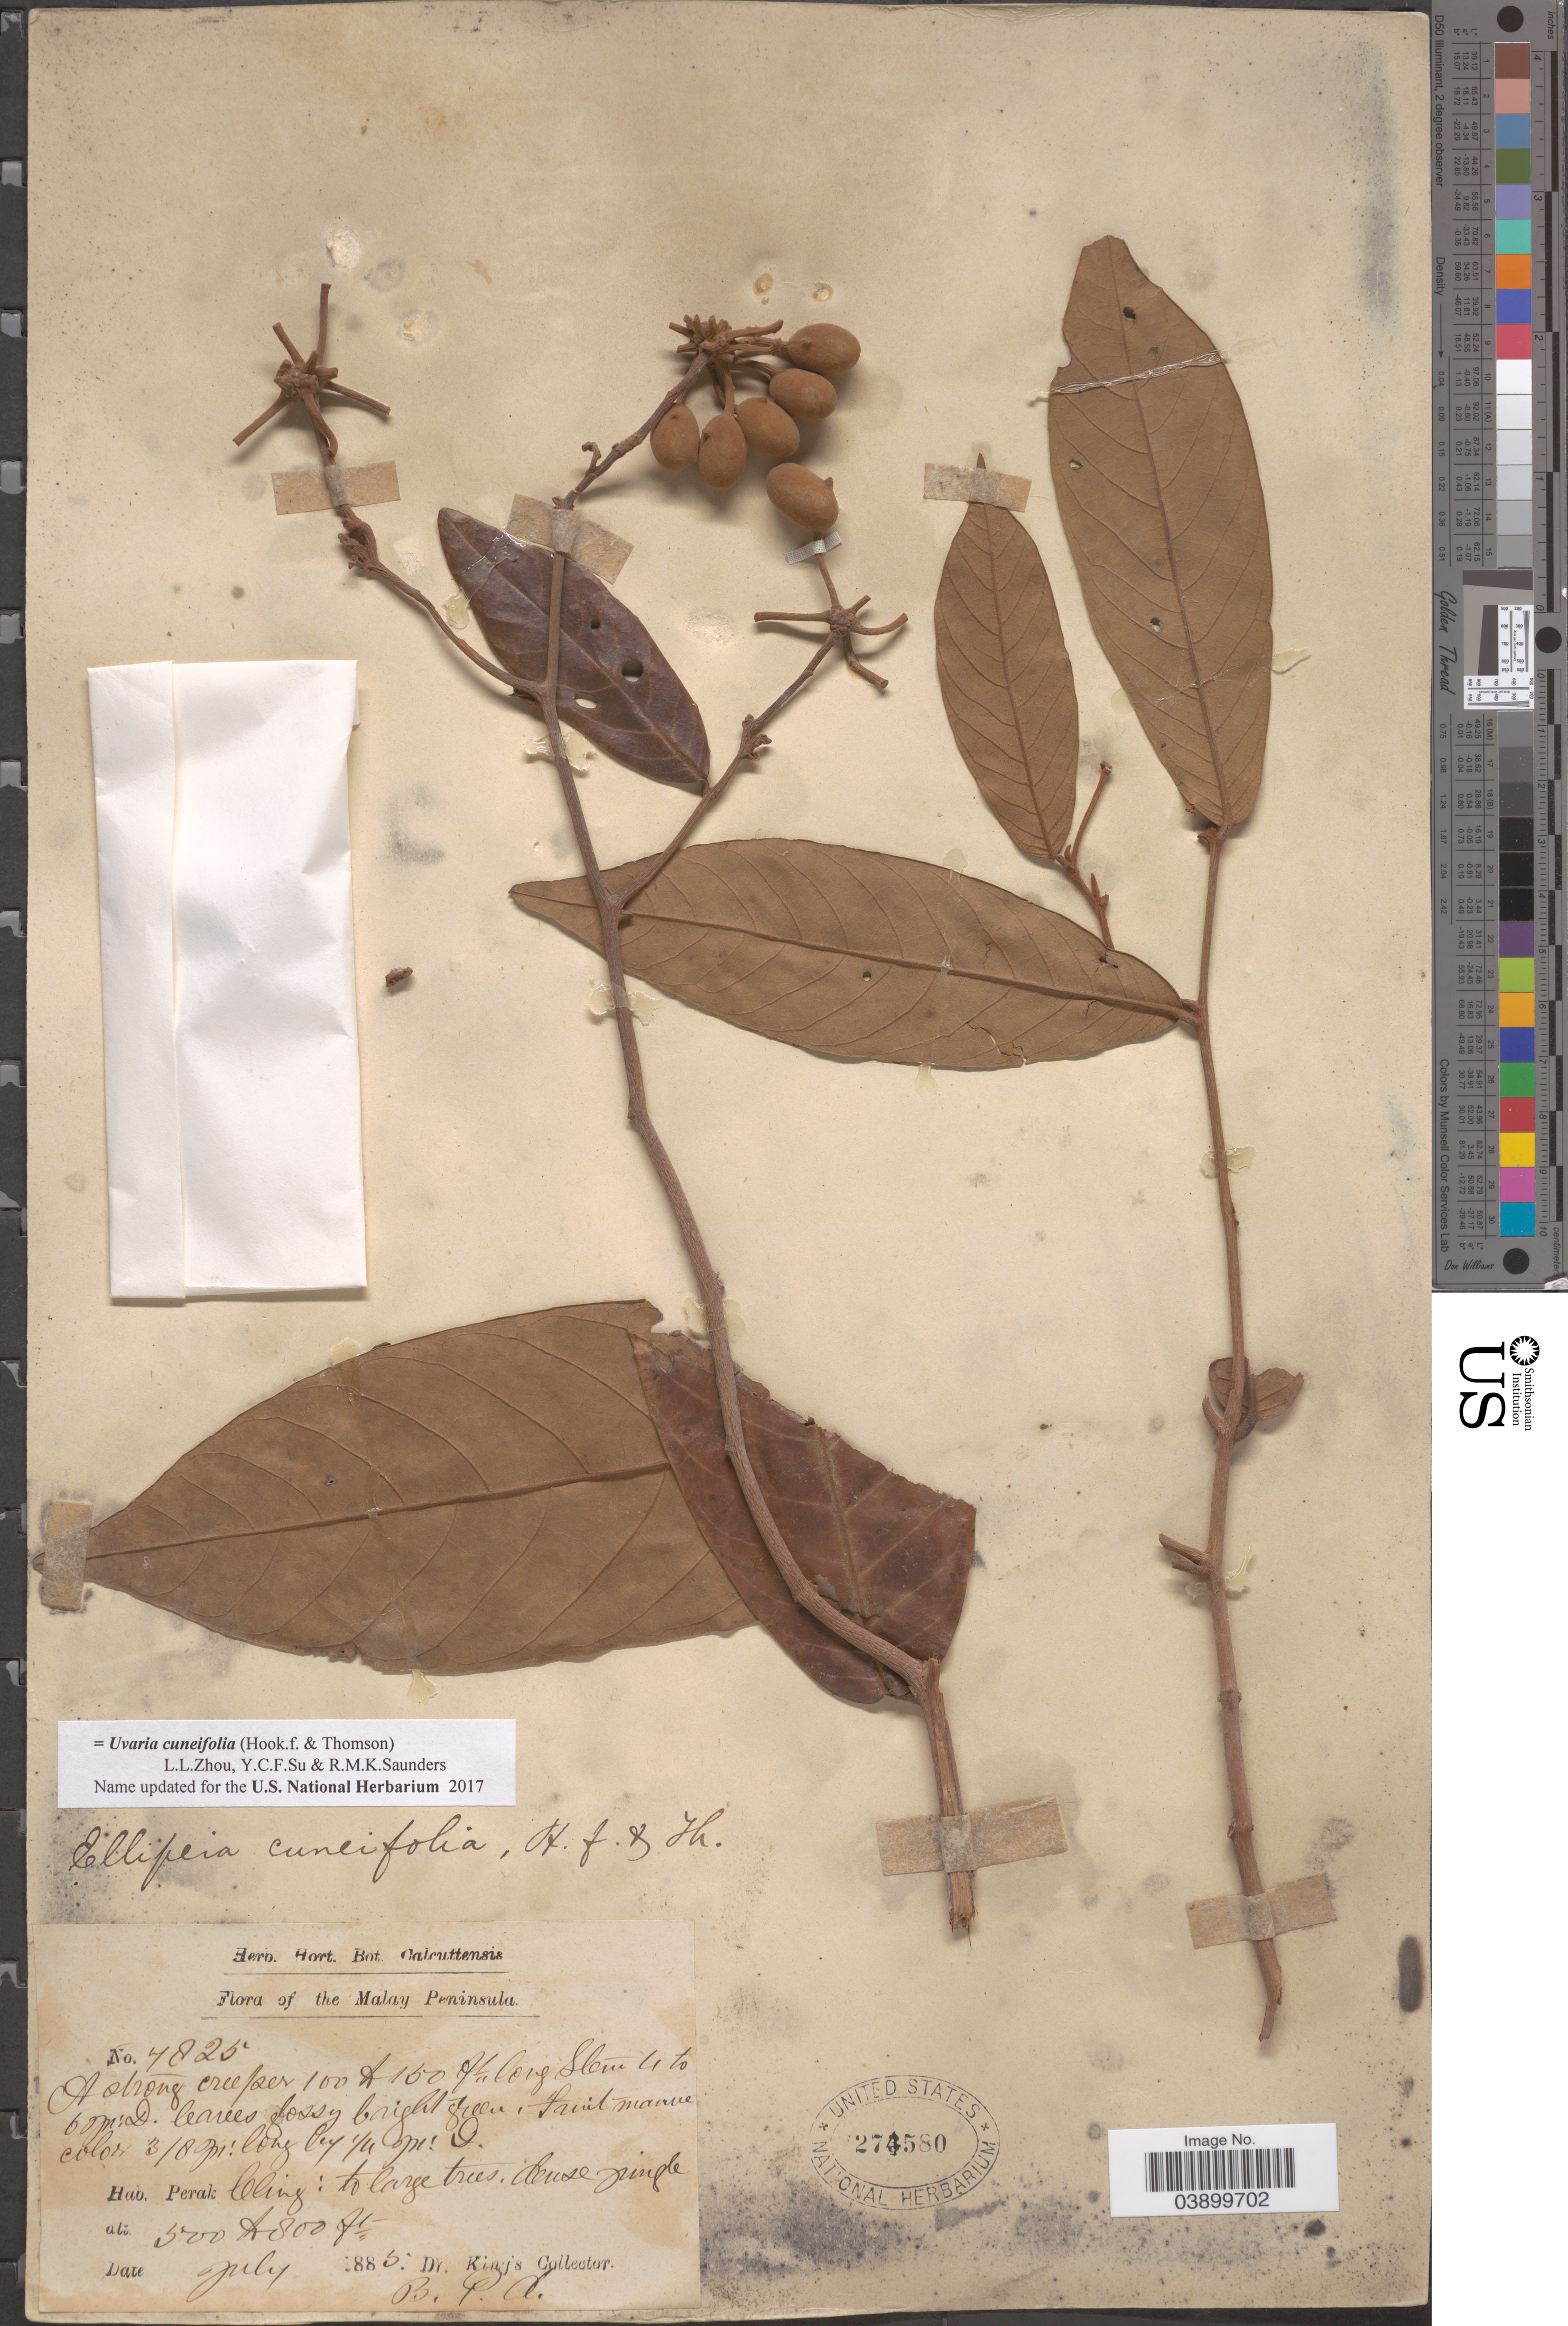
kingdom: Plantae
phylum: Tracheophyta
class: Magnoliopsida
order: Magnoliales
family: Annonaceae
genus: Uvaria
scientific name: Uvaria cuneifolia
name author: (Hook. f. & Thomson) L.L. Zhou et al.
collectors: Dr. King's collector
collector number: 4825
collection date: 1885-07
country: Malaysia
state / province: Perak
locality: The Malay Peninsula. B. P. A.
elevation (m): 152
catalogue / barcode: US 274580